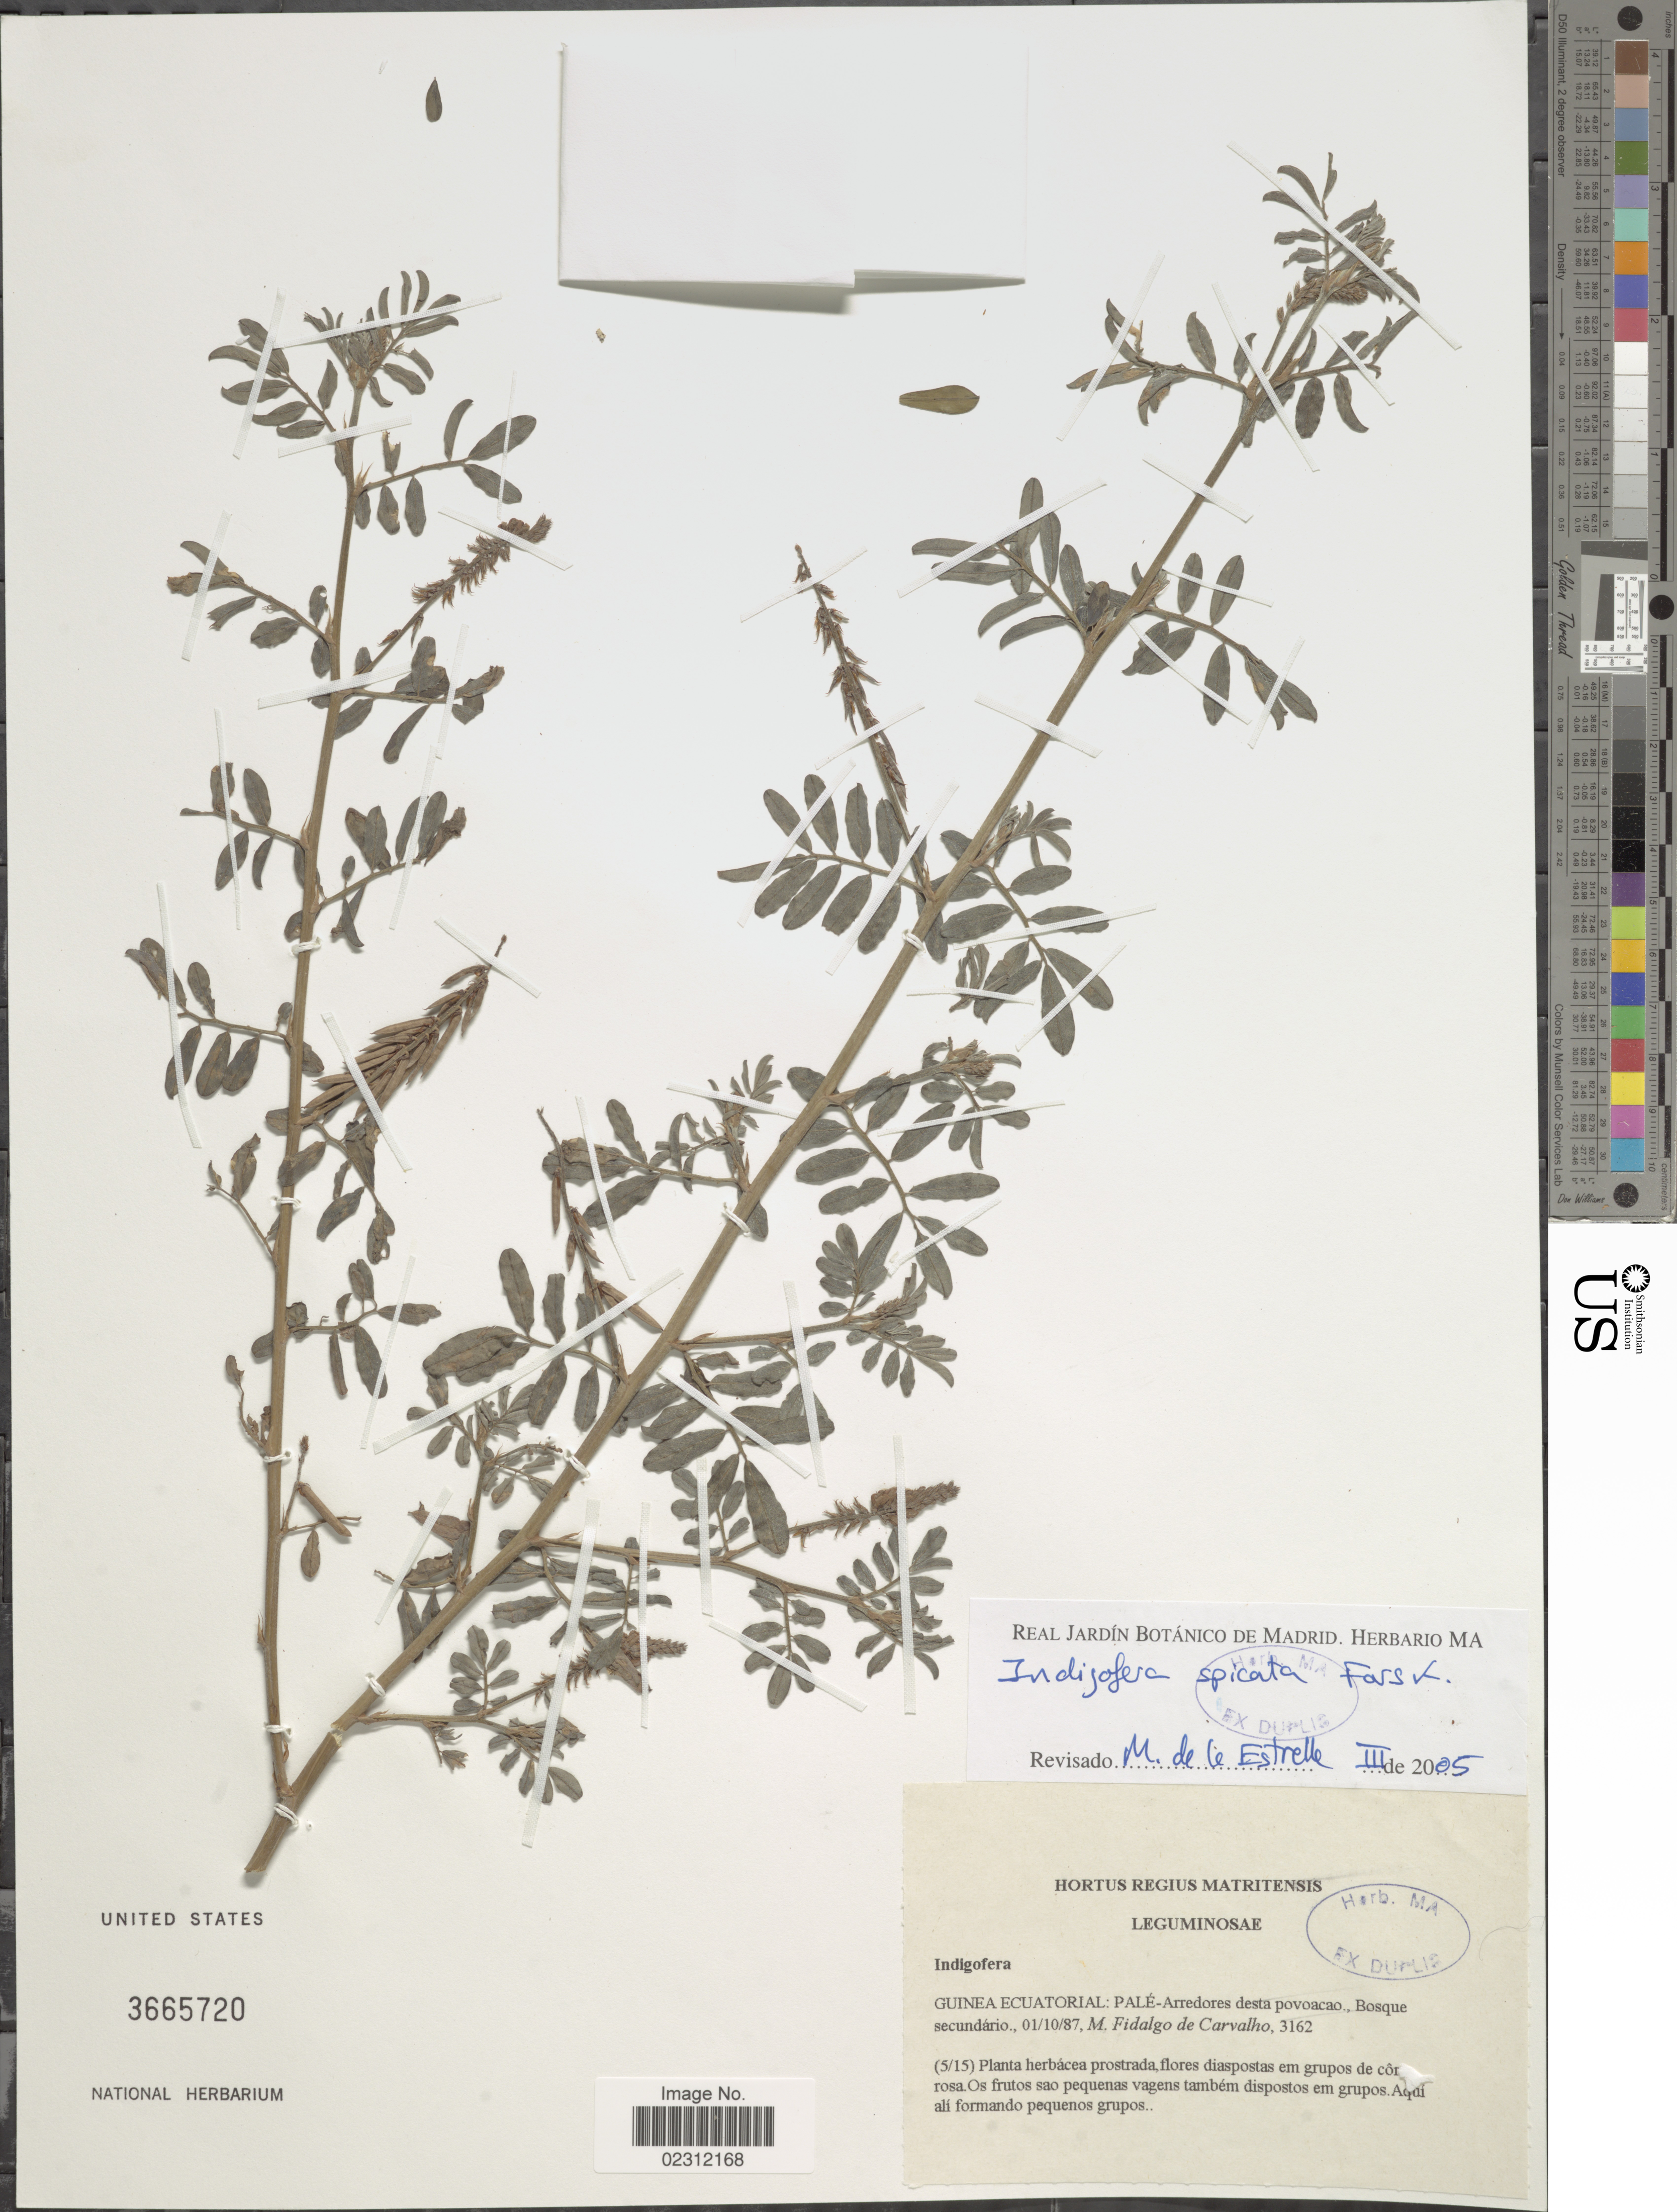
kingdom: Plantae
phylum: Tracheophyta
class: Magnoliopsida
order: Fabales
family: Fabaceae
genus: Indigofera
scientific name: Indigofera spicata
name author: Forssk.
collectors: M. F. Carvalho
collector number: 3162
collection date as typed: Transcribed d/m/y: 1/10/87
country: Equatorial Guinea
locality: Pale-Arredores desta povoacao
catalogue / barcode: US 3665720